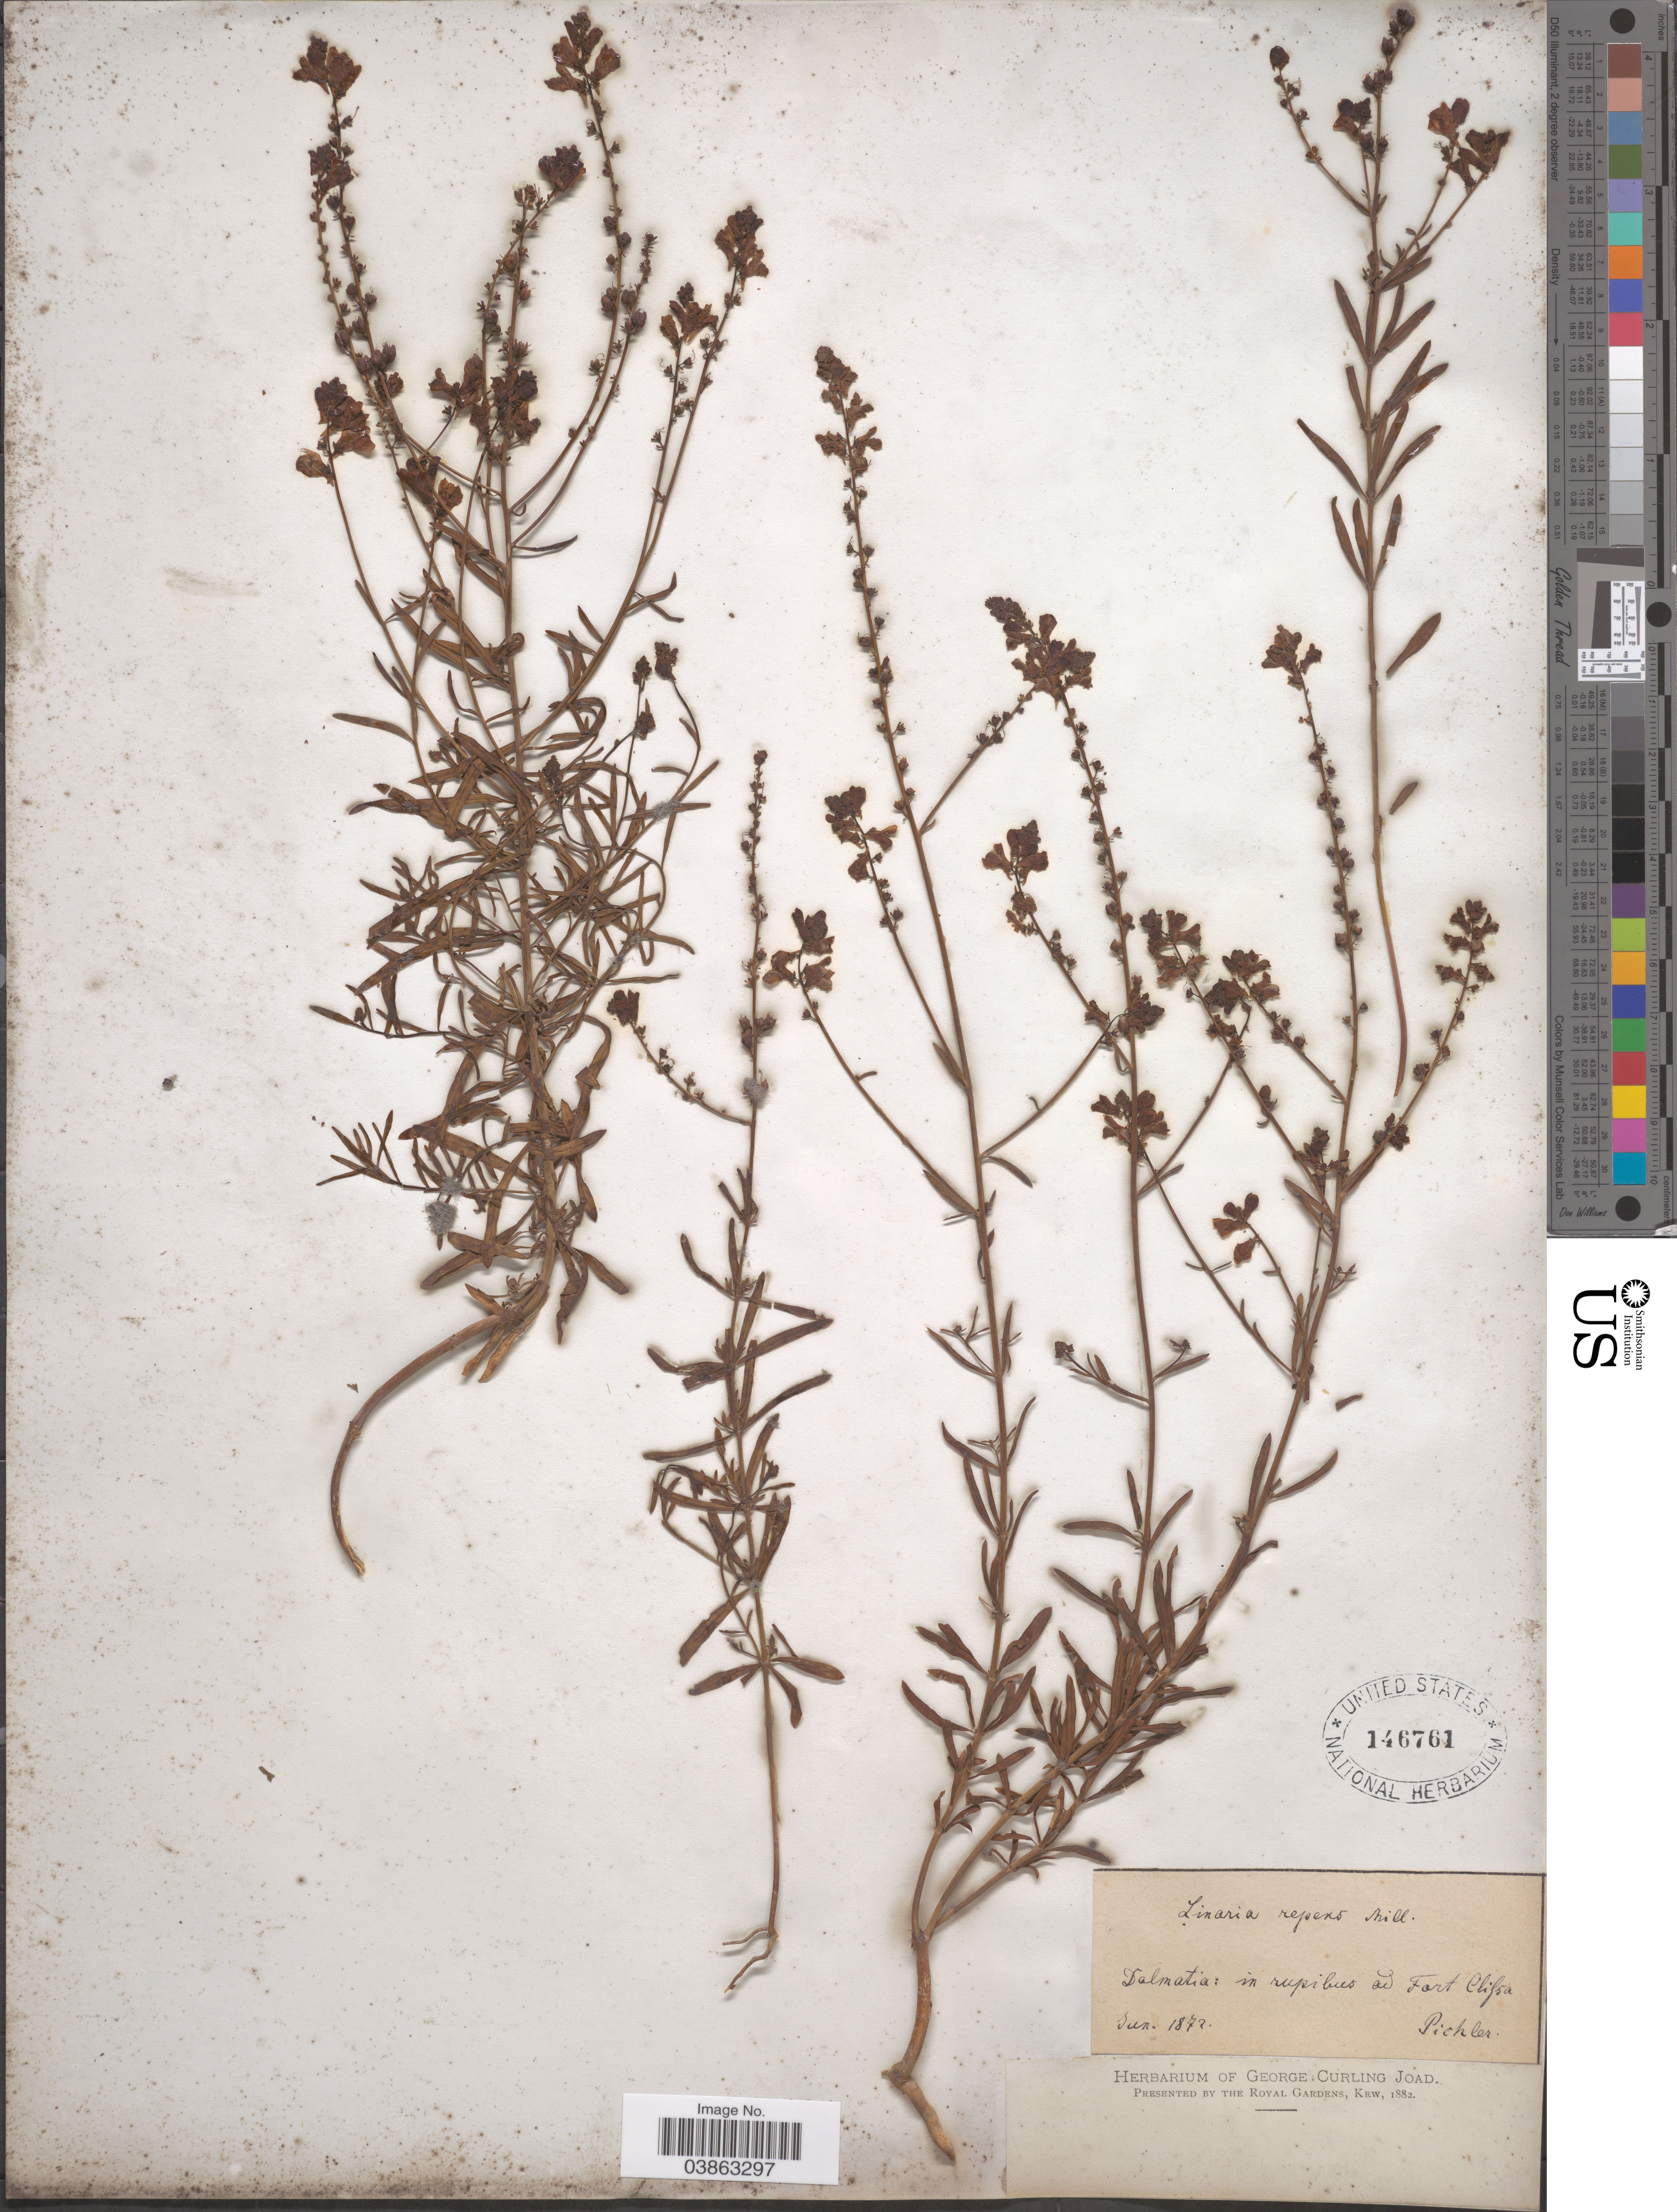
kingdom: Plantae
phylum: Tracheophyta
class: Magnoliopsida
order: Lamiales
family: Plantaginaceae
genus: Linaria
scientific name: Linaria repens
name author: (L.) Mill.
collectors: Pichler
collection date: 1872-06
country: Croatia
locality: Dalmatia: in rupibus ad Fort Clissa.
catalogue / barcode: US 146761